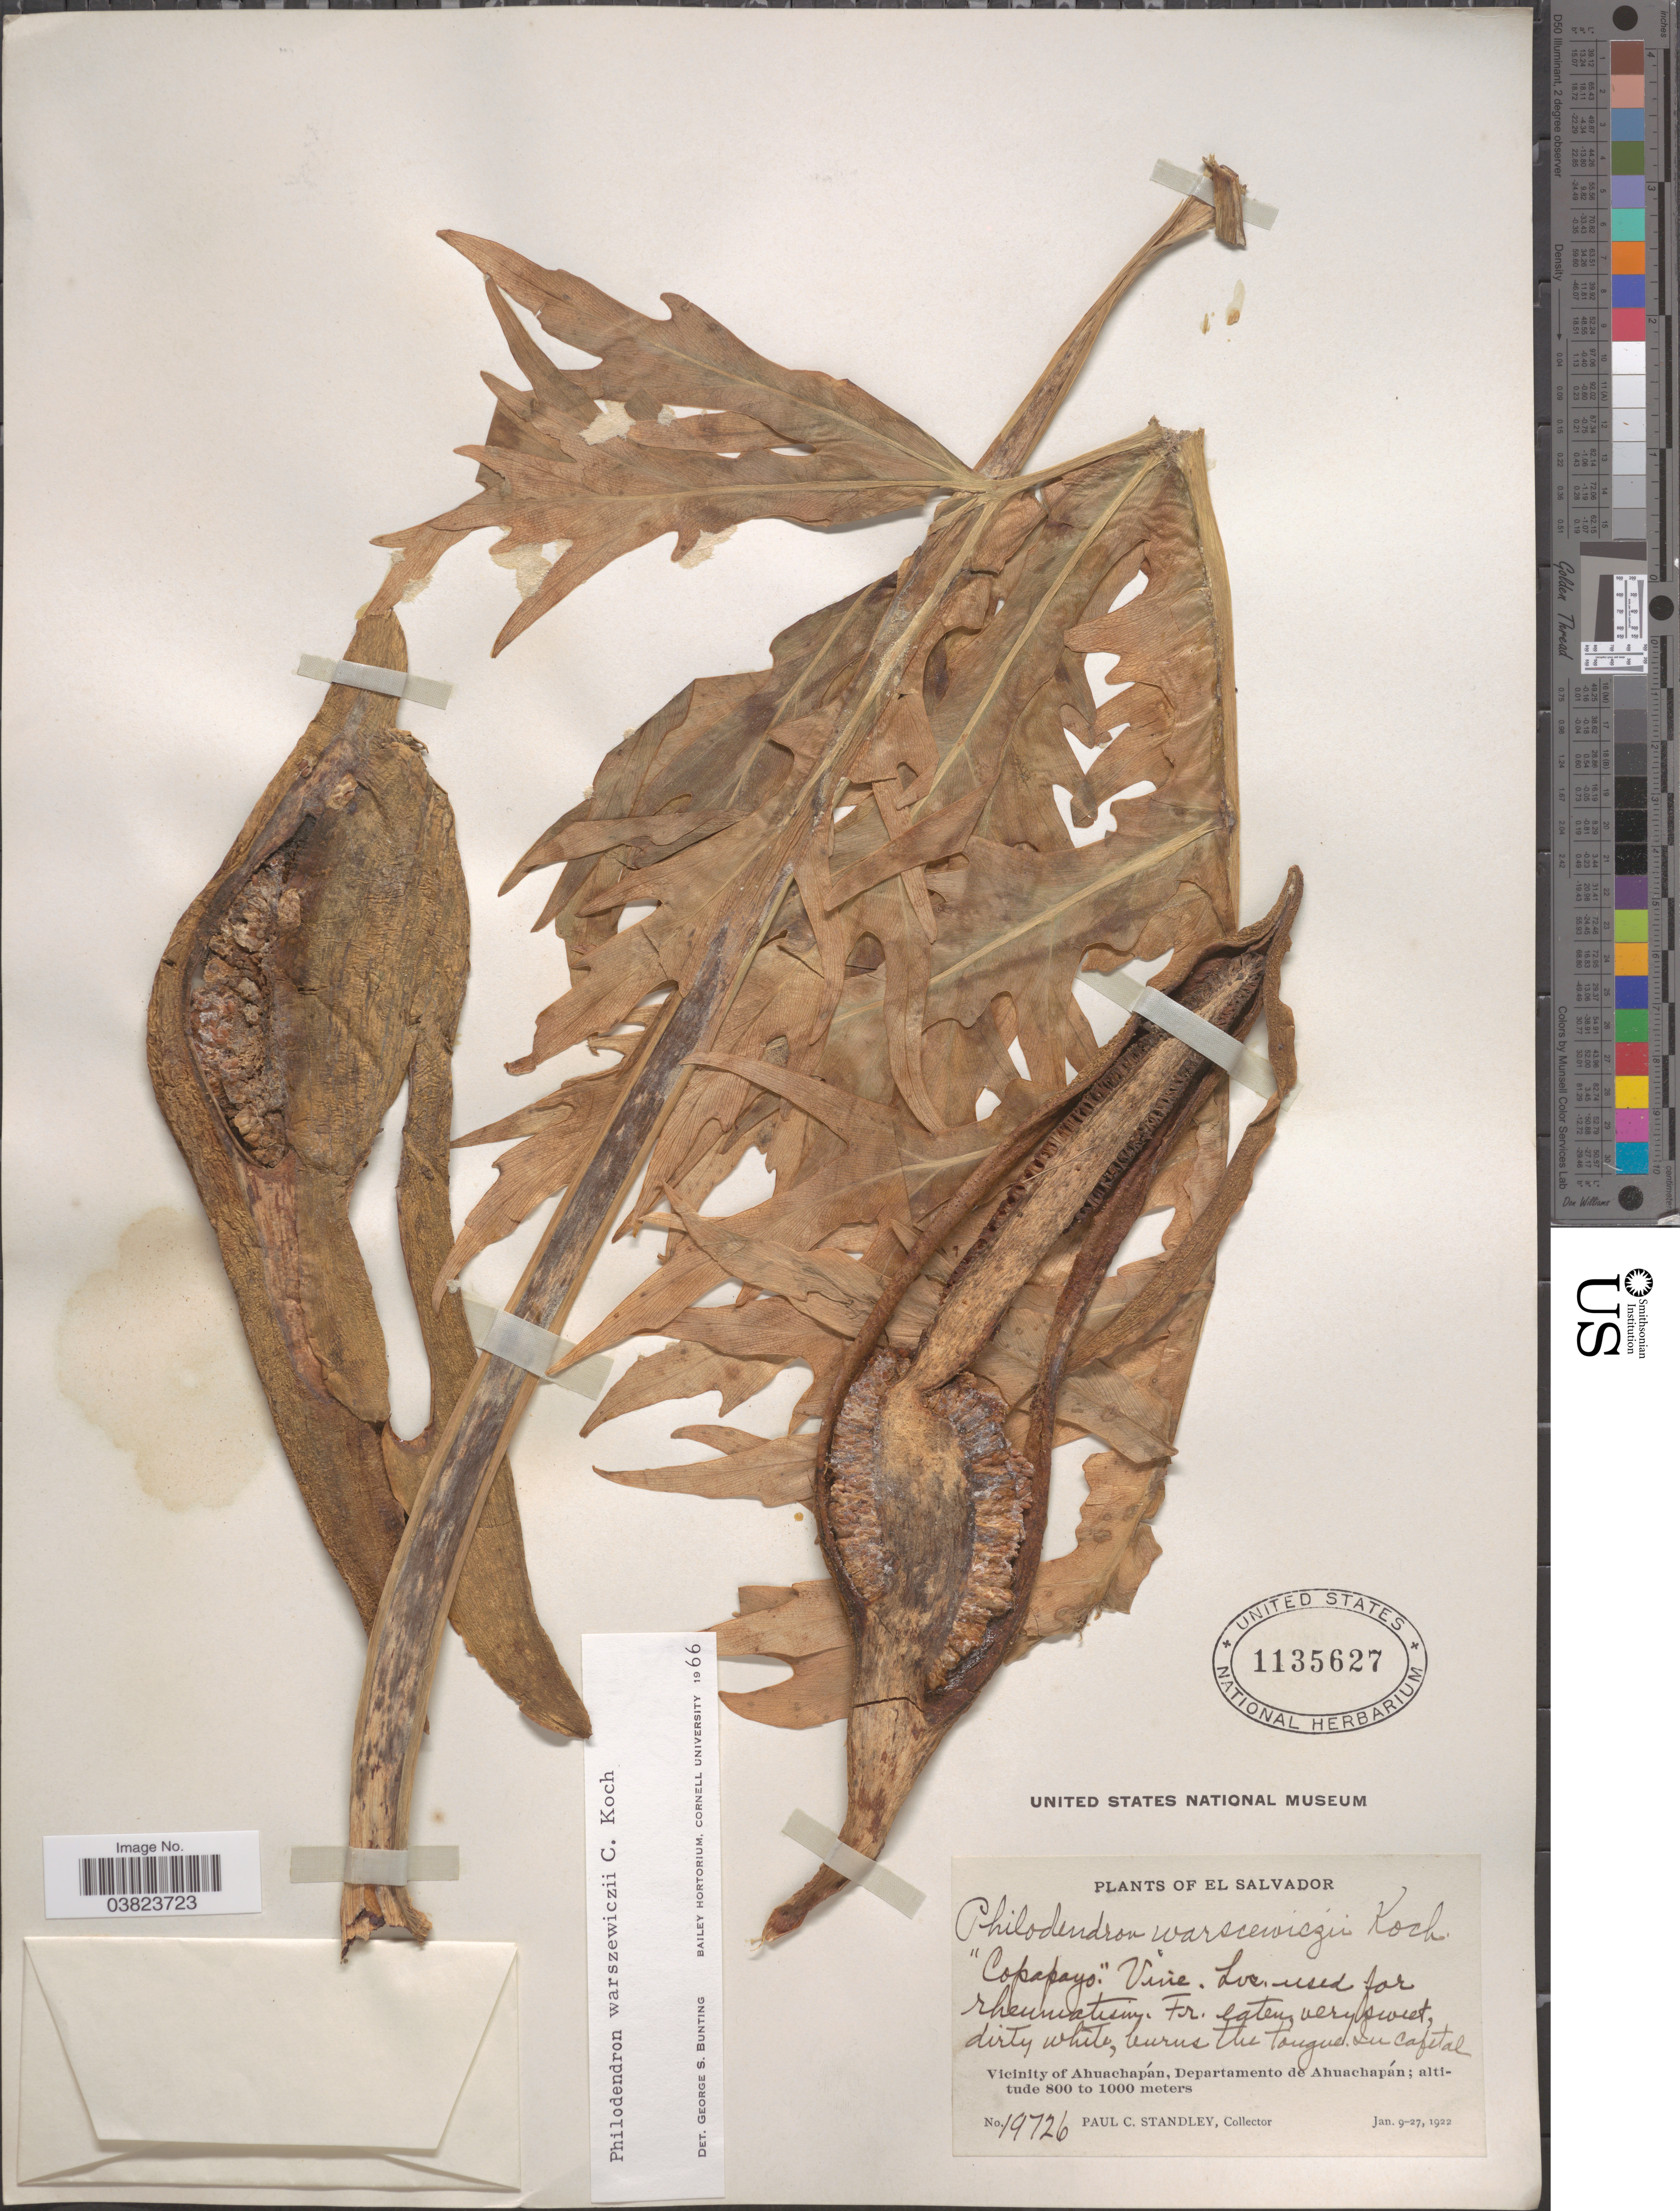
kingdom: Plantae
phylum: Tracheophyta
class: Liliopsida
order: Alismatales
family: Araceae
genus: Philodendron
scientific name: Philodendron warszewiczii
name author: K. Koch & C.D. Bouché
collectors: P. C. Standley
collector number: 19726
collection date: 1922-01-09/1922-01-27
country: El Salvador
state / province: Ahuachapan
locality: Vicinity of Ahuachapán, Departamento de Ahuachapán.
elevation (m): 800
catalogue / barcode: US 1135627